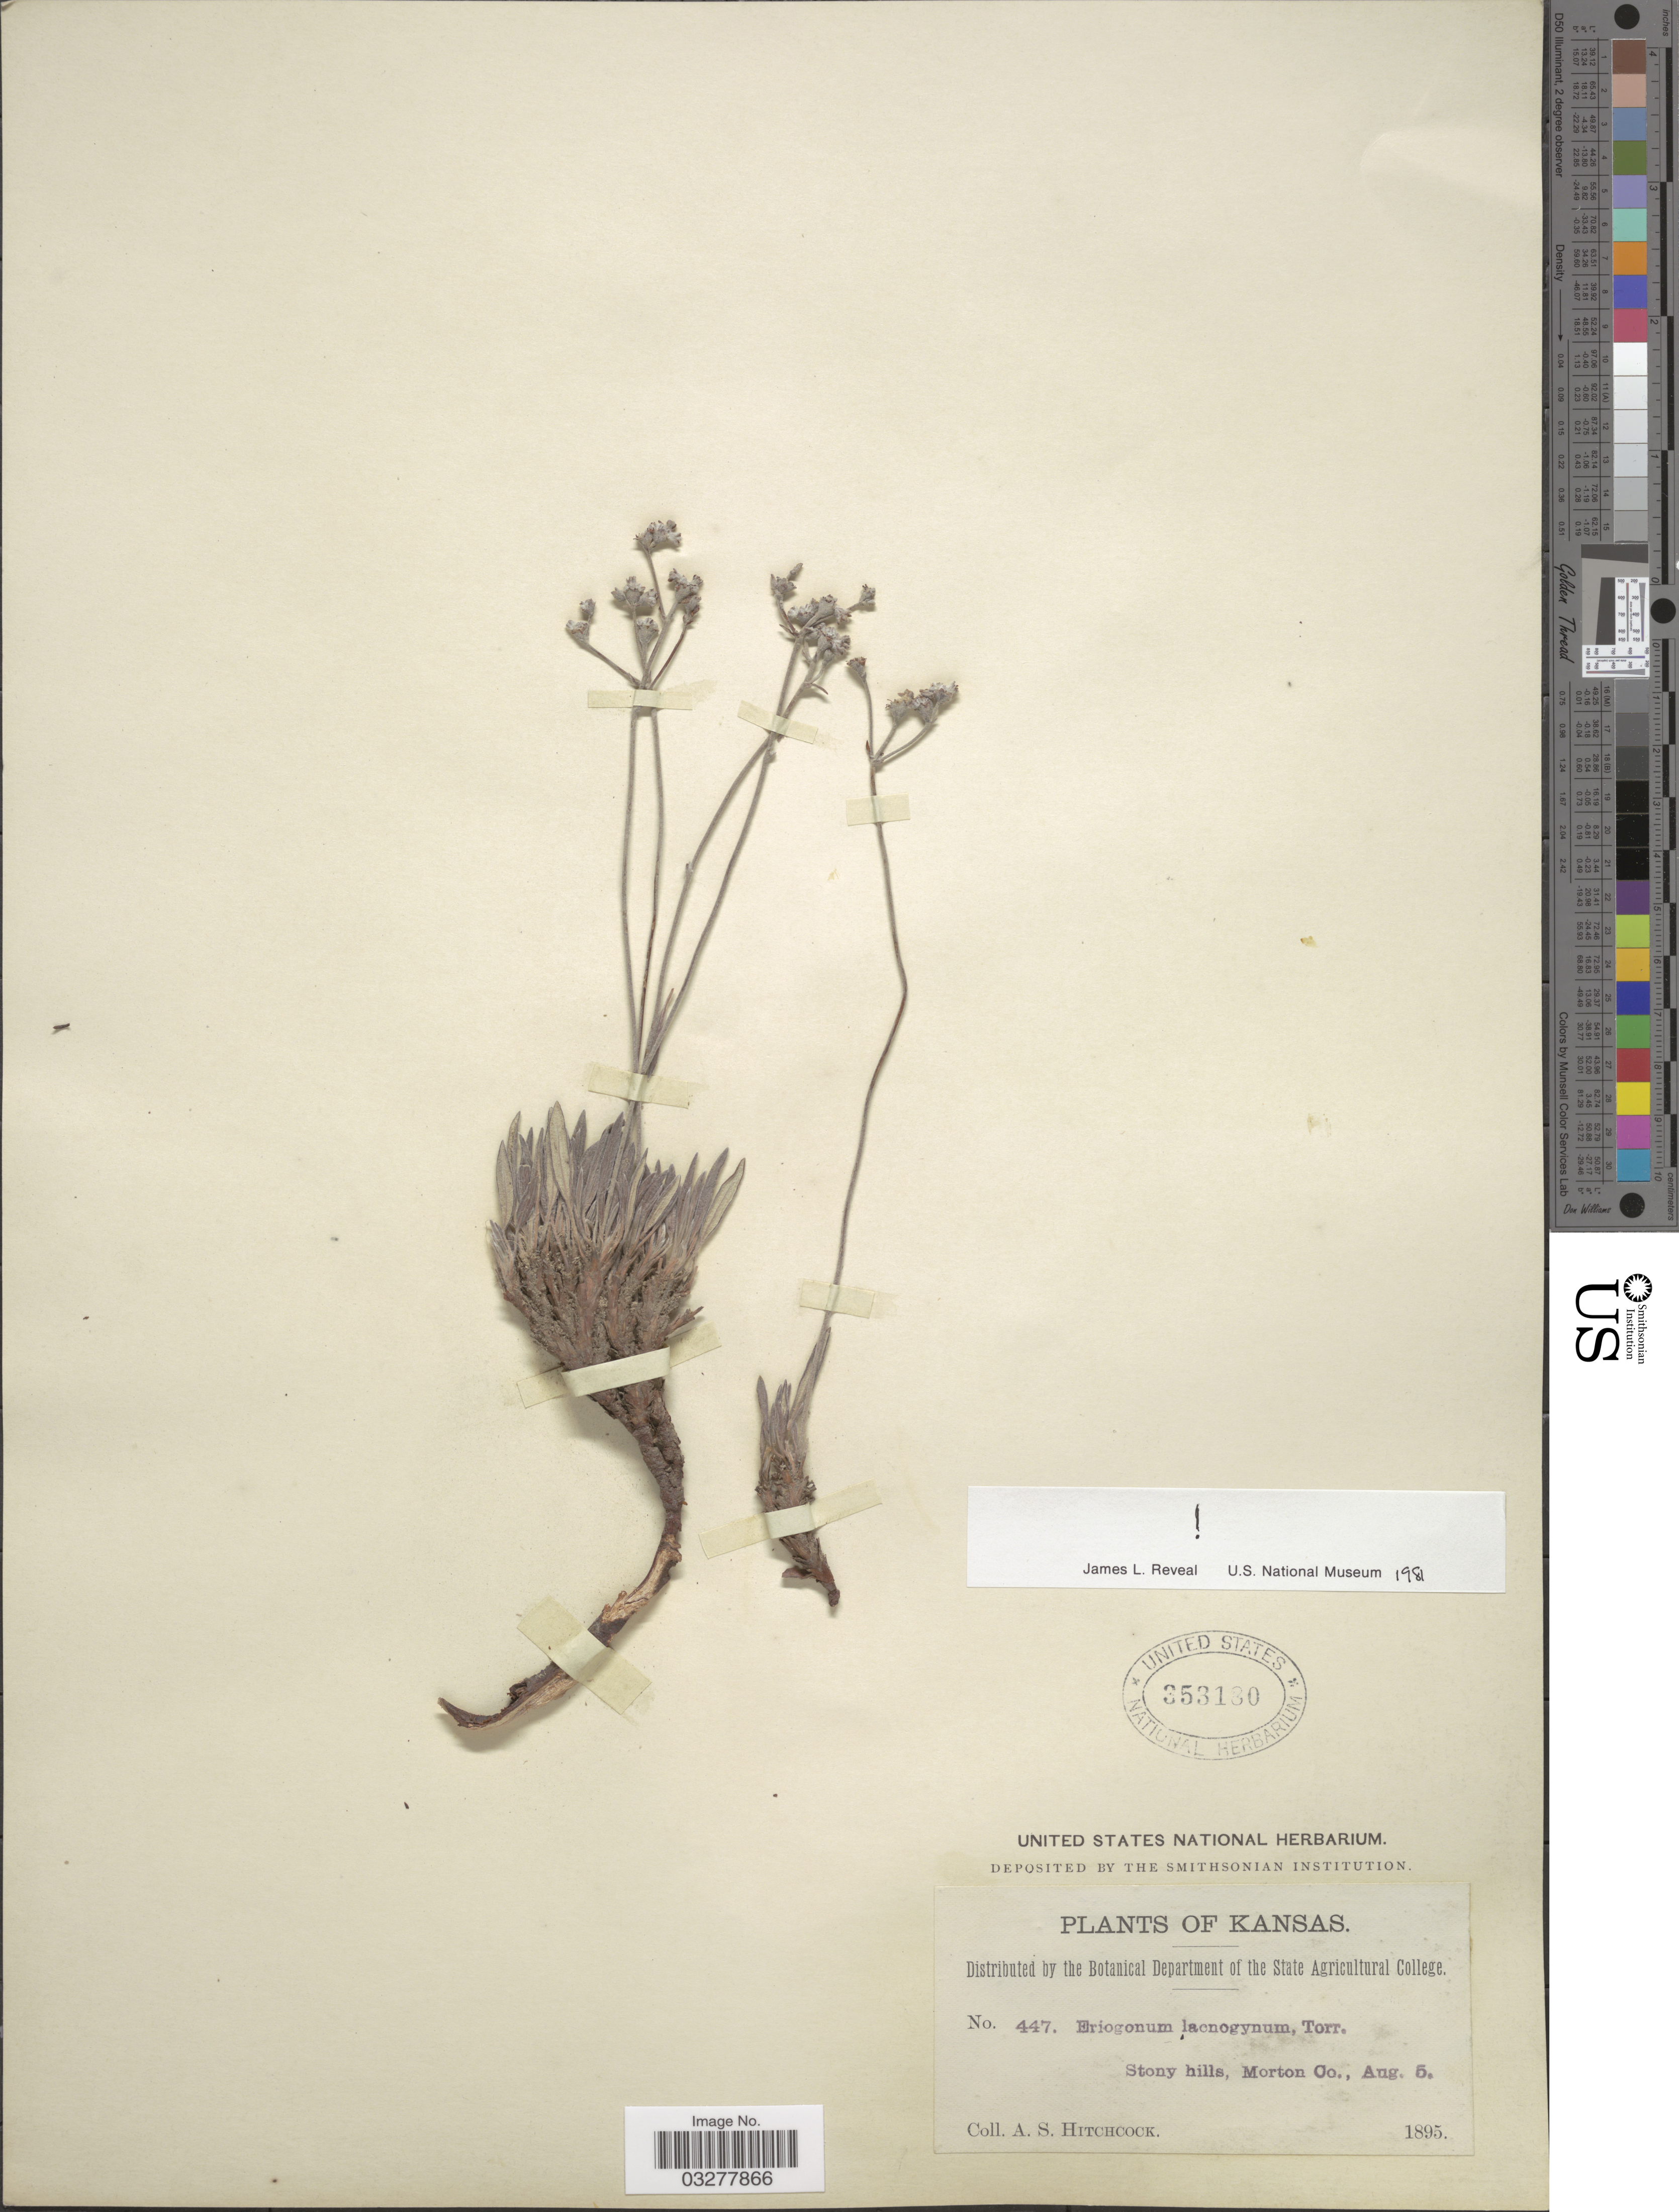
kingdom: Plantae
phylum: Tracheophyta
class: Magnoliopsida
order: Caryophyllales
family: Polygonaceae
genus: Eriogonum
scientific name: Eriogonum lachnogynum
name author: Torr. ex Benth.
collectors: A. S. Hitchcock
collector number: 447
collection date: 1895-08-05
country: United States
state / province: Kansas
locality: Stony hills, Morton Co.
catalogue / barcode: US 353180